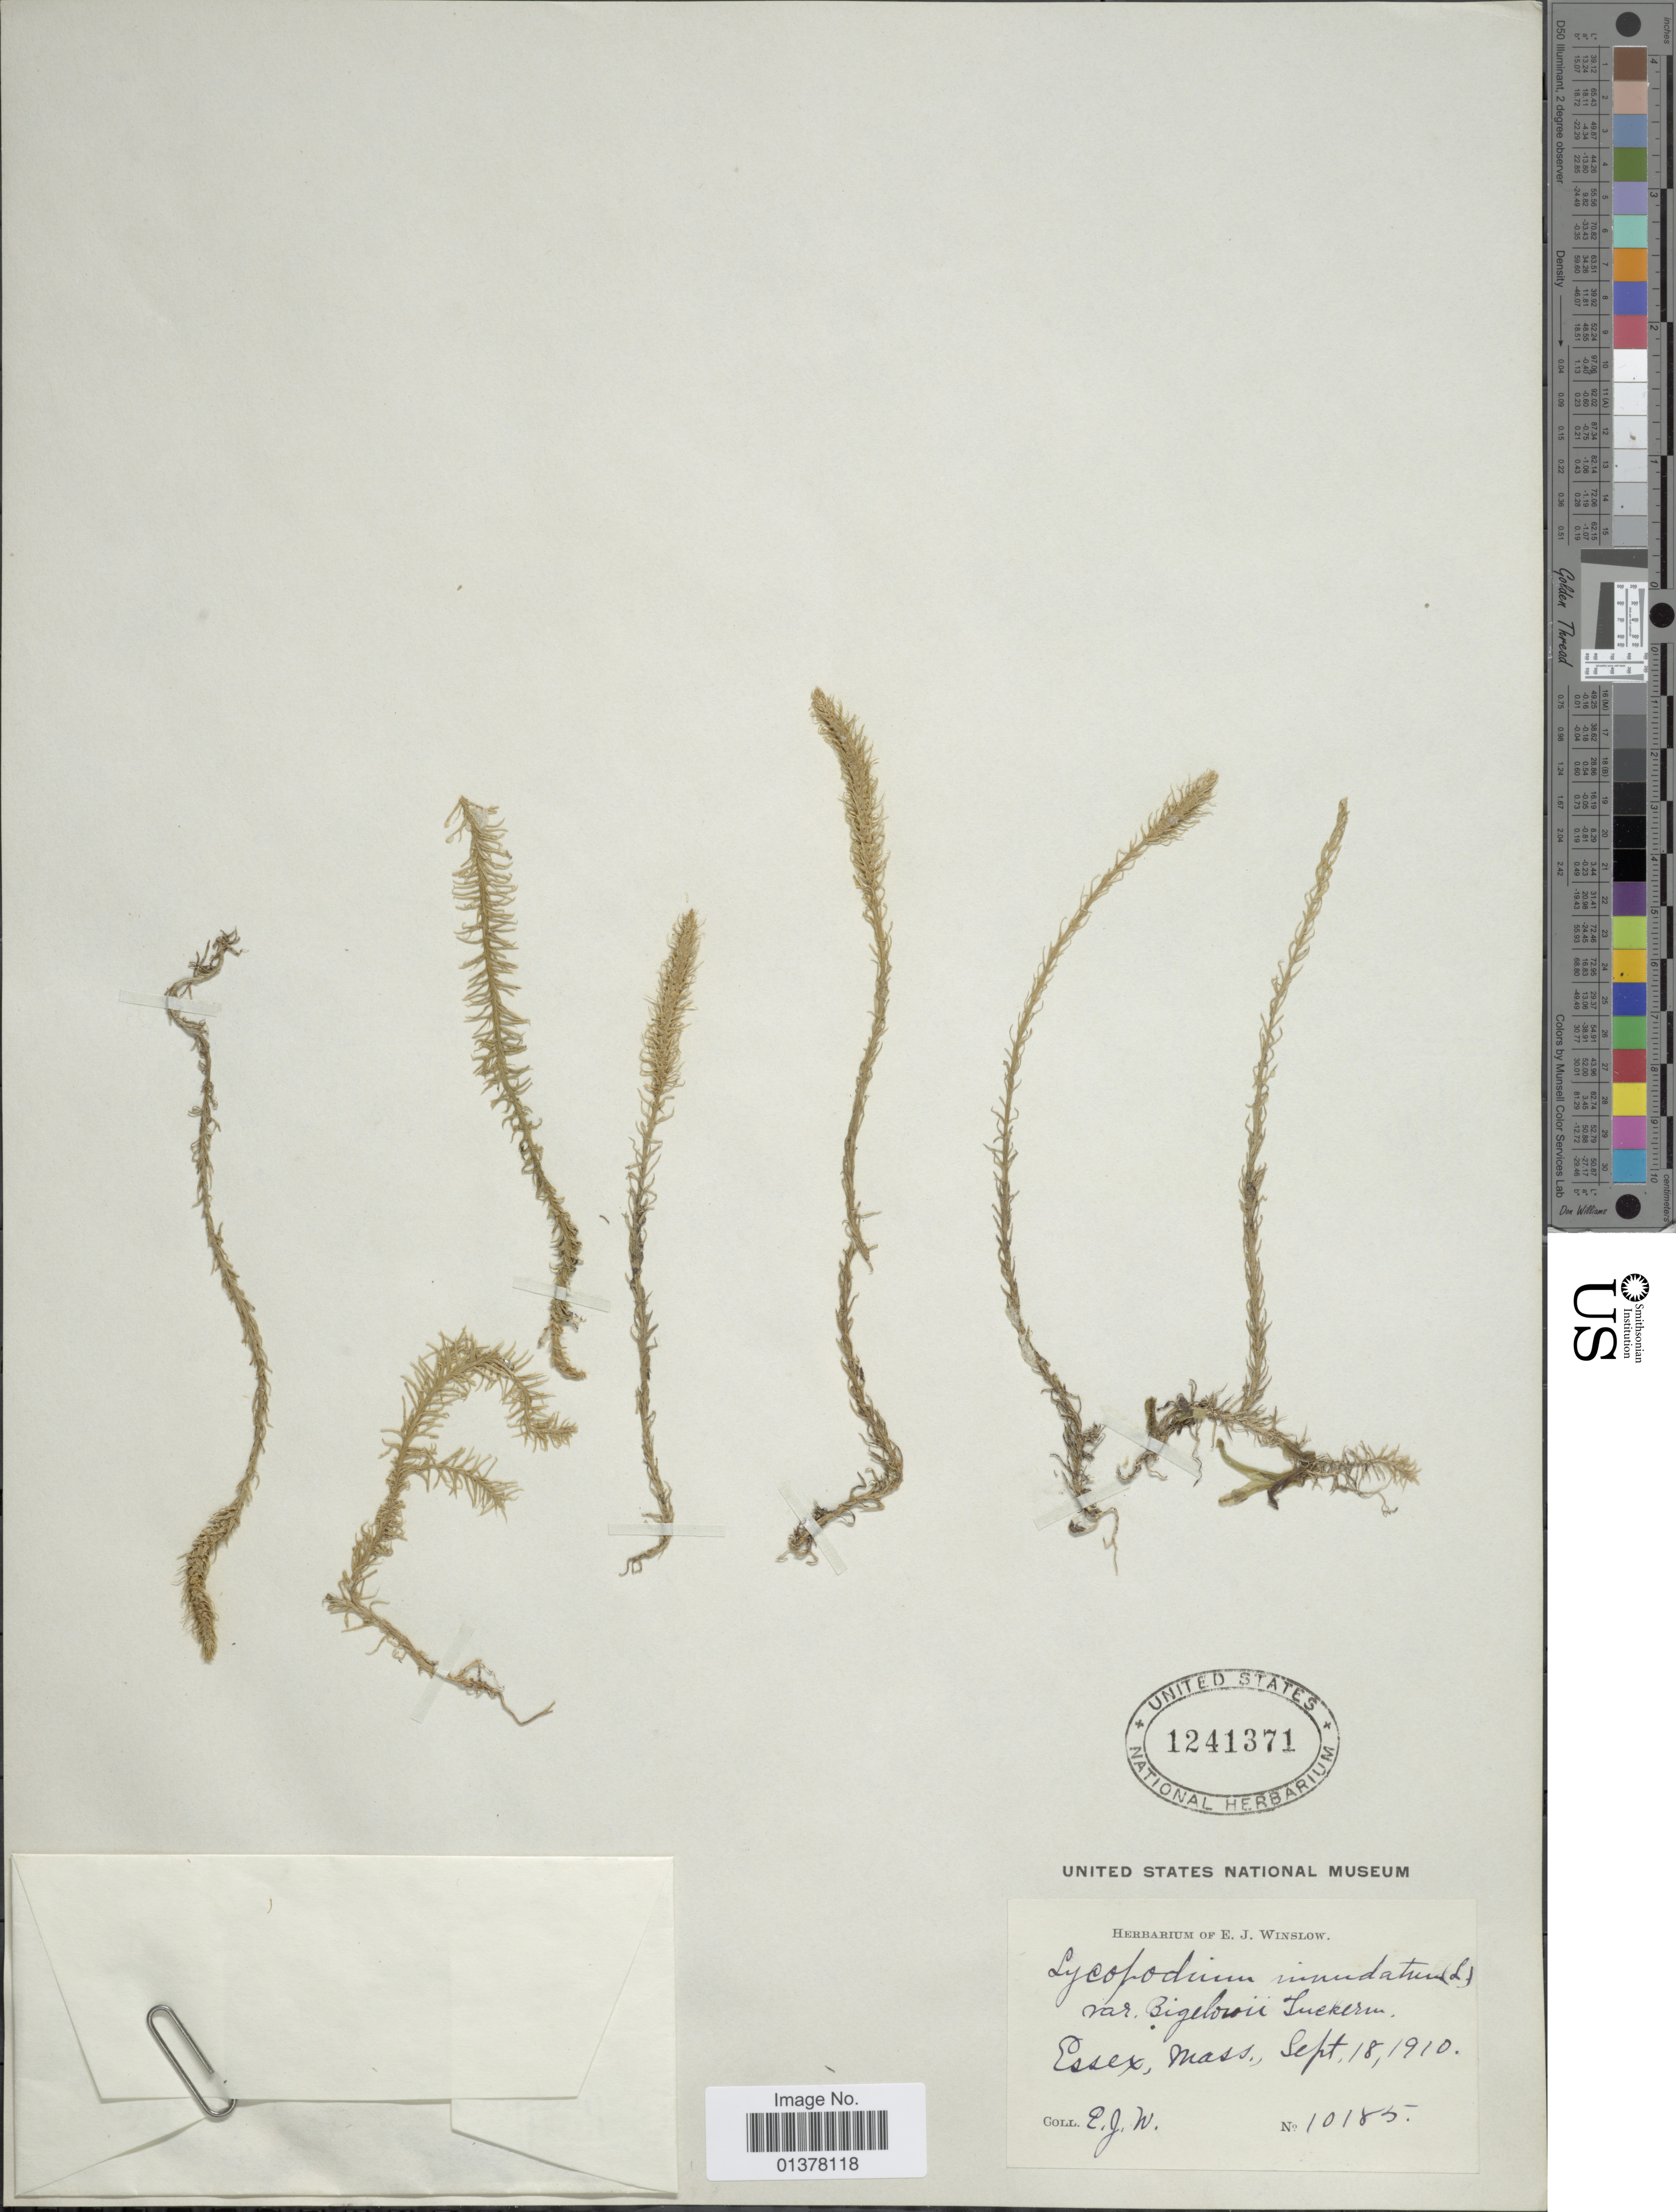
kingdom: Plantae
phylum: Tracheophyta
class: Lycopodiopsida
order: Lycopodiales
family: Lycopodiaceae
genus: Lycopodiella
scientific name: Lycopodiella appressa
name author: (Chapm.) Cranfill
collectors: E. Winslow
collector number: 10185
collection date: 1910-09-18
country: United States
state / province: Massachusetts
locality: Essex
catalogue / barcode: US 1241371